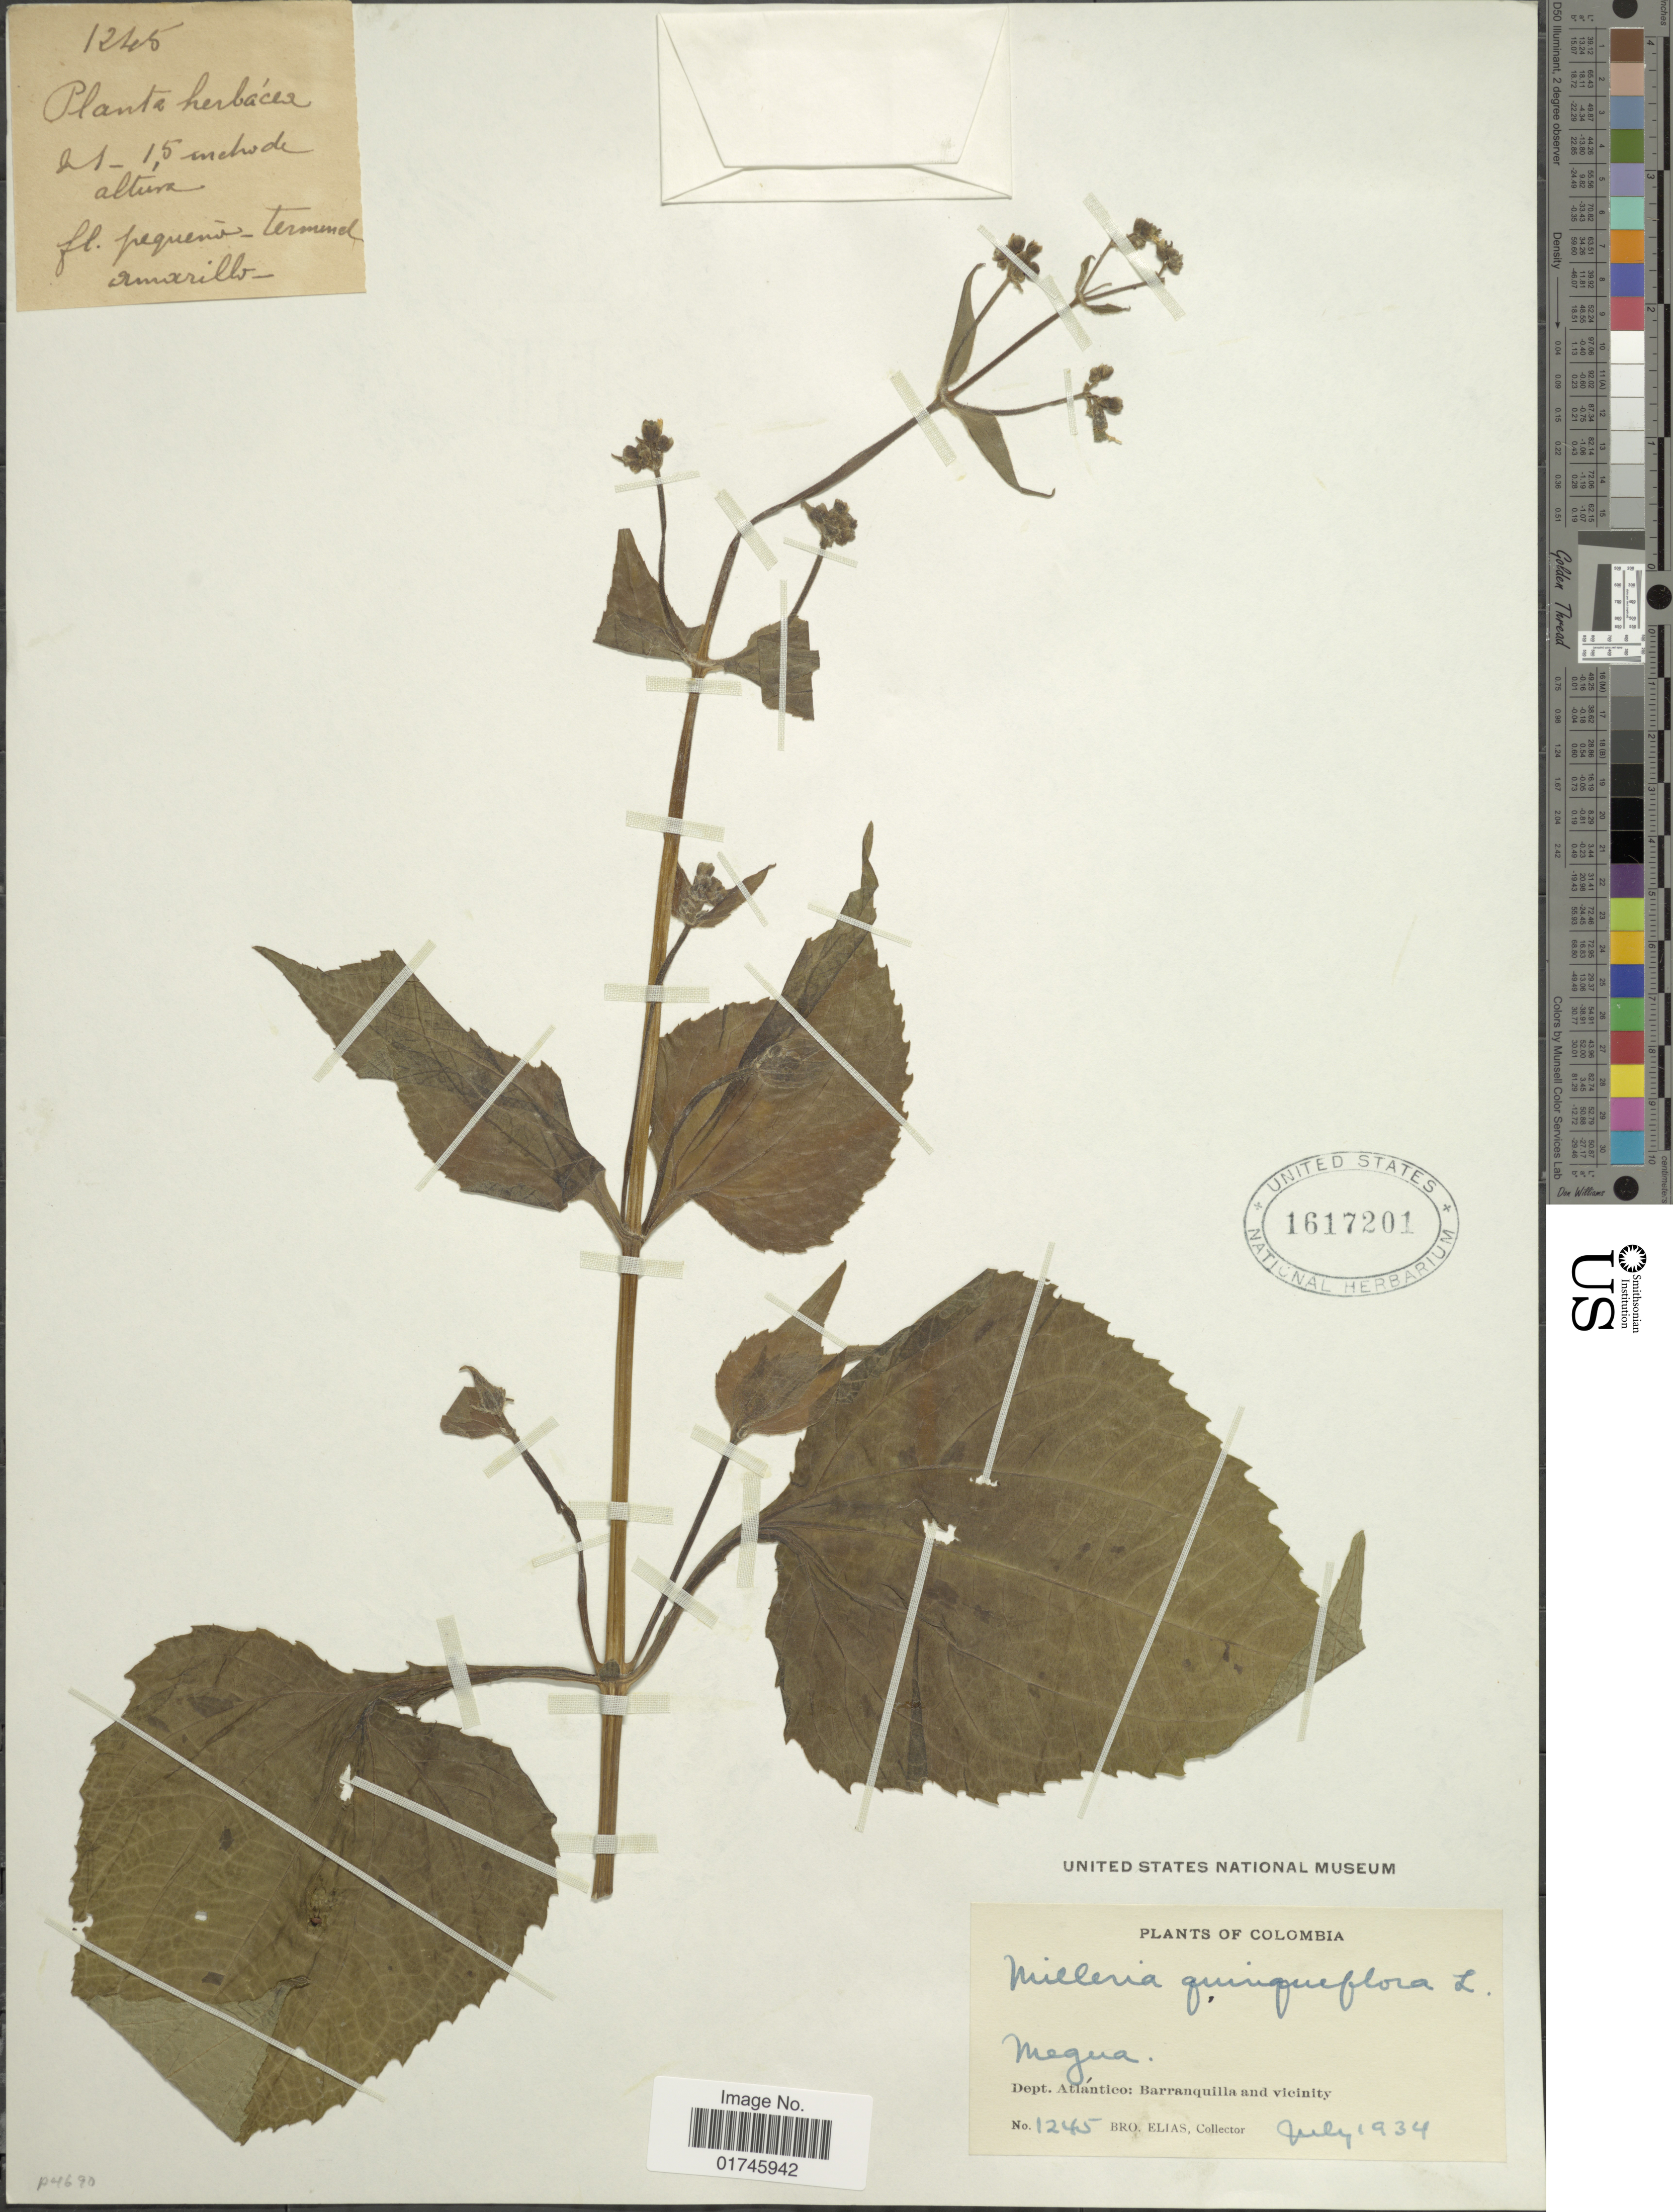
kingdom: Plantae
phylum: Tracheophyta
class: Magnoliopsida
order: Asterales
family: Asteraceae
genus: Milleria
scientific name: Milleria quinqueflora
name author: L.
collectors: Bro. Elias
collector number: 1245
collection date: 1934-07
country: Colombia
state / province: Atlántico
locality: Dept Atlantico: Barranquila and Vicinity.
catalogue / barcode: US 1617201